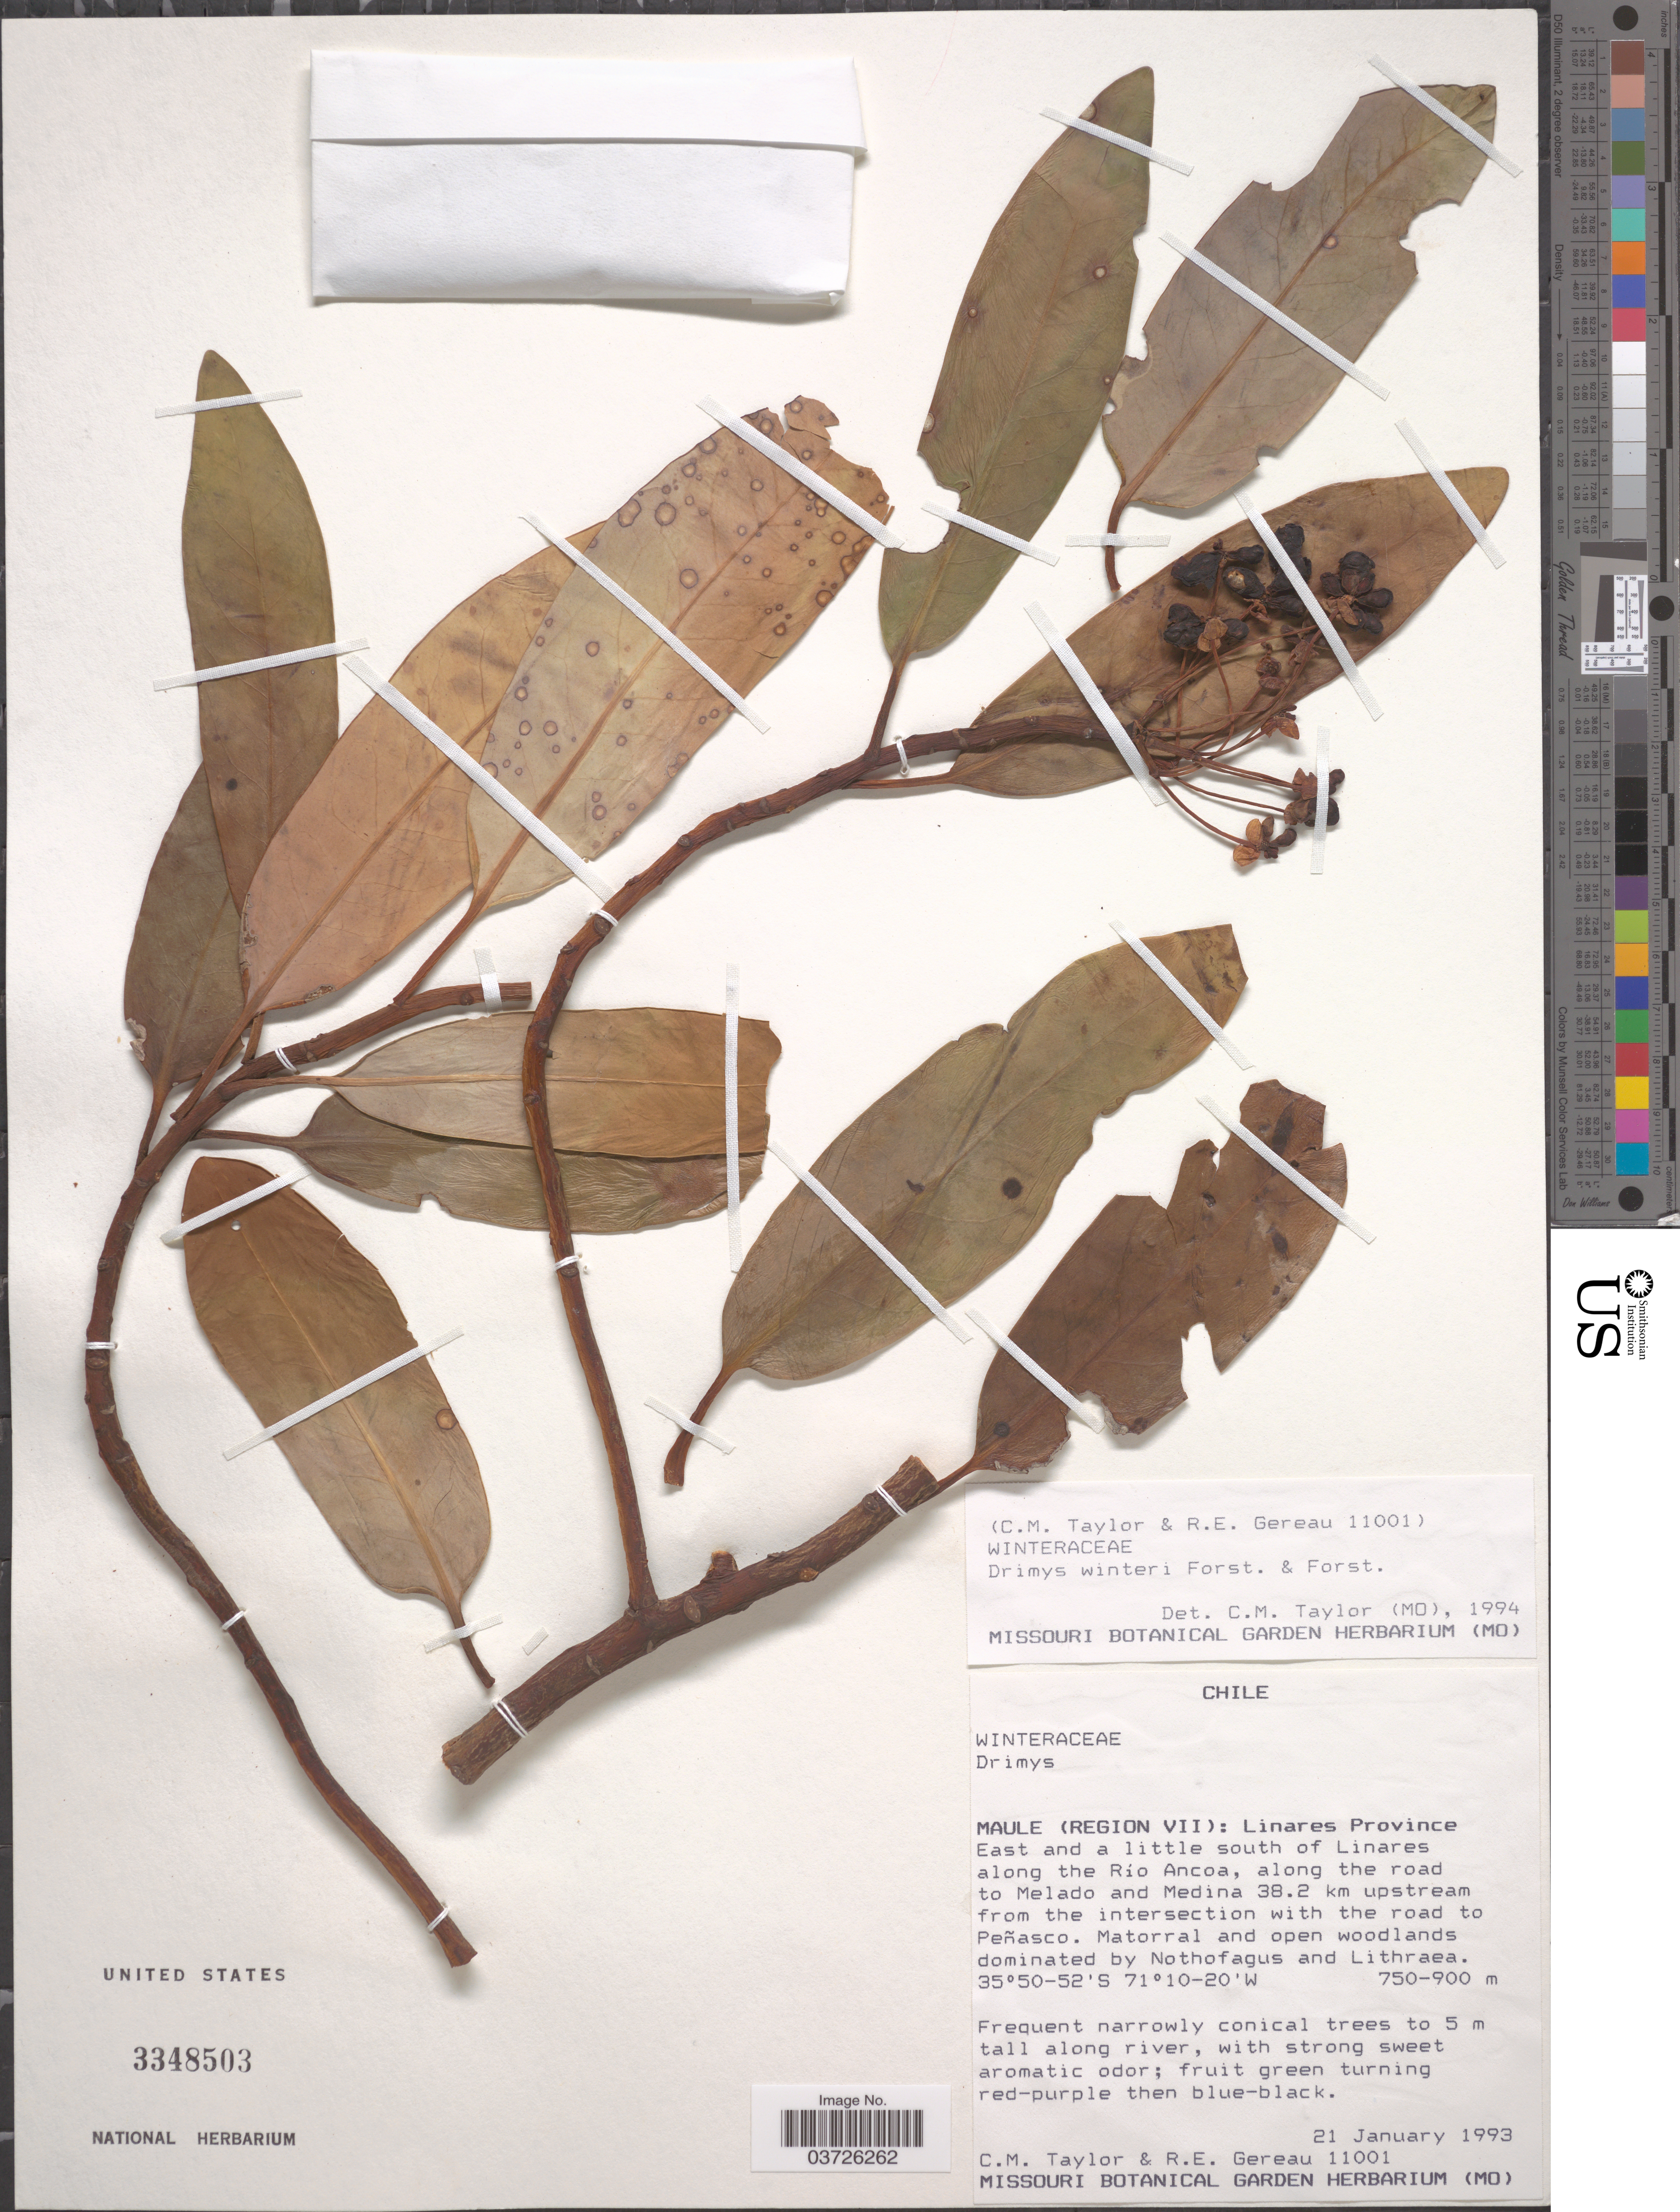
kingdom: Plantae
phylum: Tracheophyta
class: Magnoliopsida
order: Canellales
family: Winteraceae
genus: Drimys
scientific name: Drimys winteri var. winteri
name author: J.R. Forst. & G. Forst.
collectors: C. M. Taylor & R. Gereau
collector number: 11001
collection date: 1993-01-21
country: Chile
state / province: Maule (VII)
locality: Maule (Region VII): Linares Province. East and a little south of Linares along the Río Ancoa, along the road to Melado and Medina 38.2 km upstream from the intersection with the road to Peñasco.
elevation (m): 750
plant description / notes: Fruit temporarily sampled for micro-CT scanning.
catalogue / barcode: US 3348503